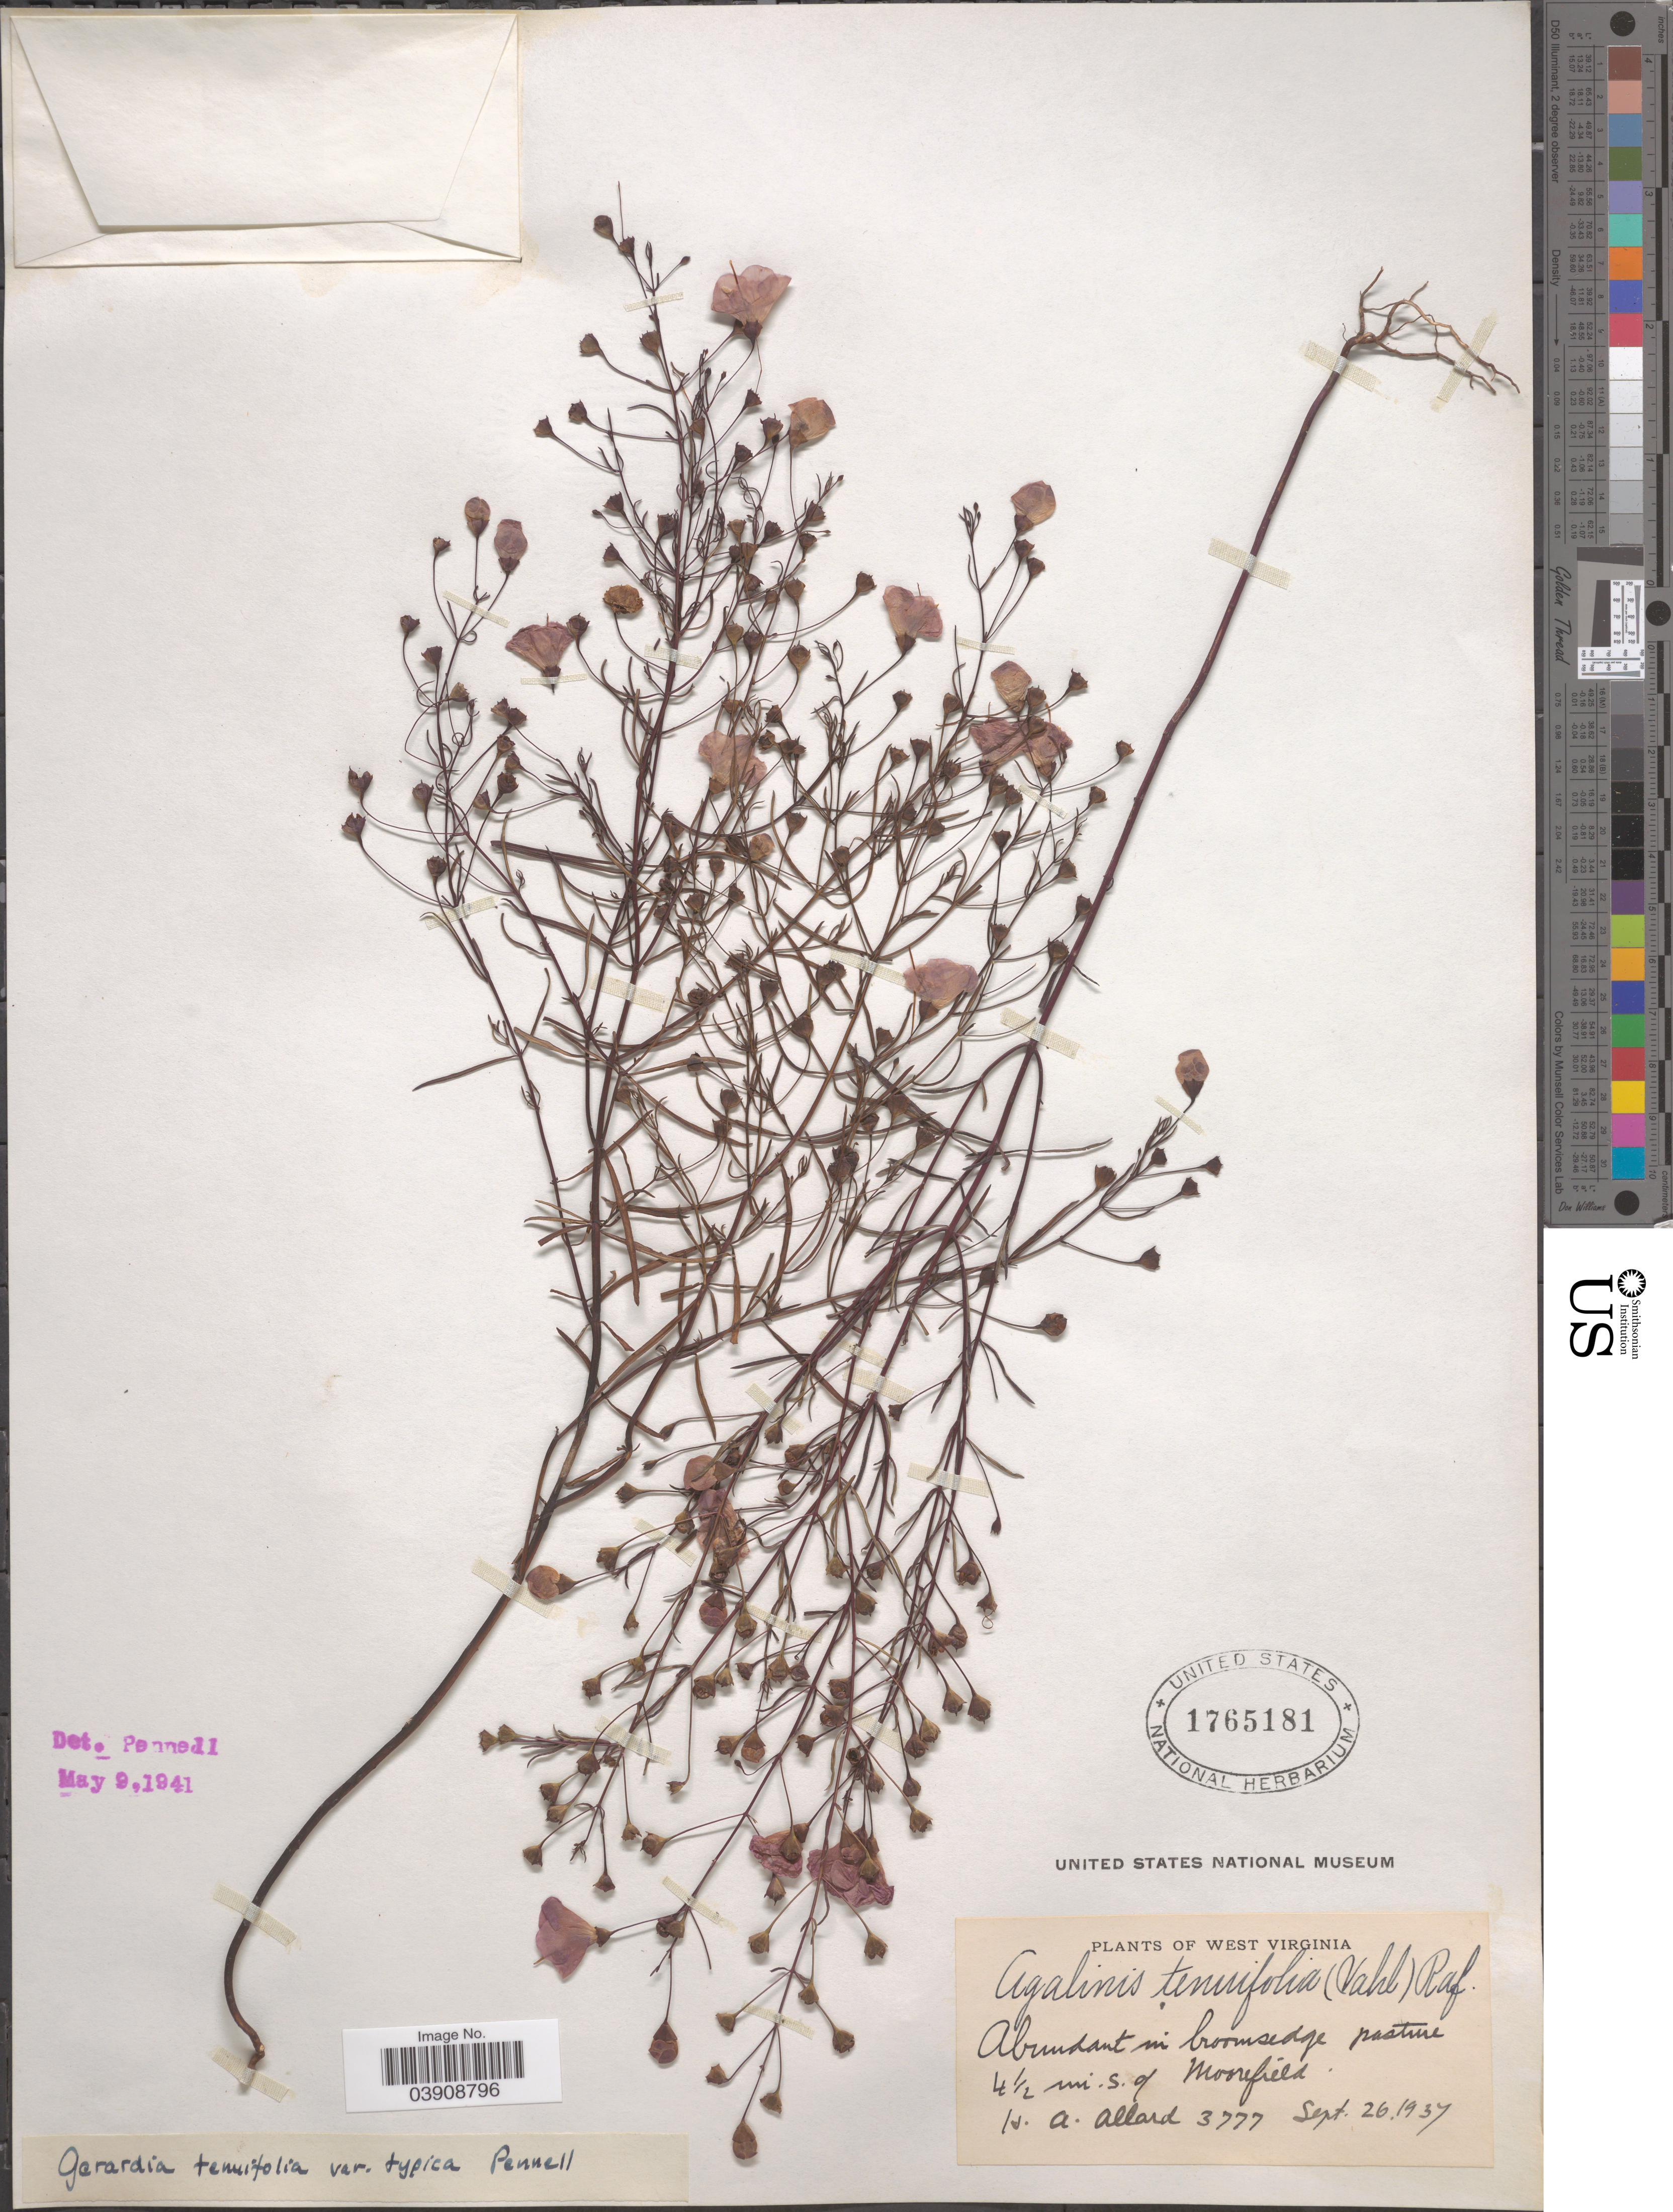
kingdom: Plantae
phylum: Tracheophyta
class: Magnoliopsida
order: Lamiales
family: Orobanchaceae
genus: Agalinis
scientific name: Agalinis tenuifolia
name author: (Vahl) Raf.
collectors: H. A. Allard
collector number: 3777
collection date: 1937-09-26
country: United States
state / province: West Virginia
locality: In broomsedge pasture 4½ mi. s. of Moorefield.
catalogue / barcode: US 1765181